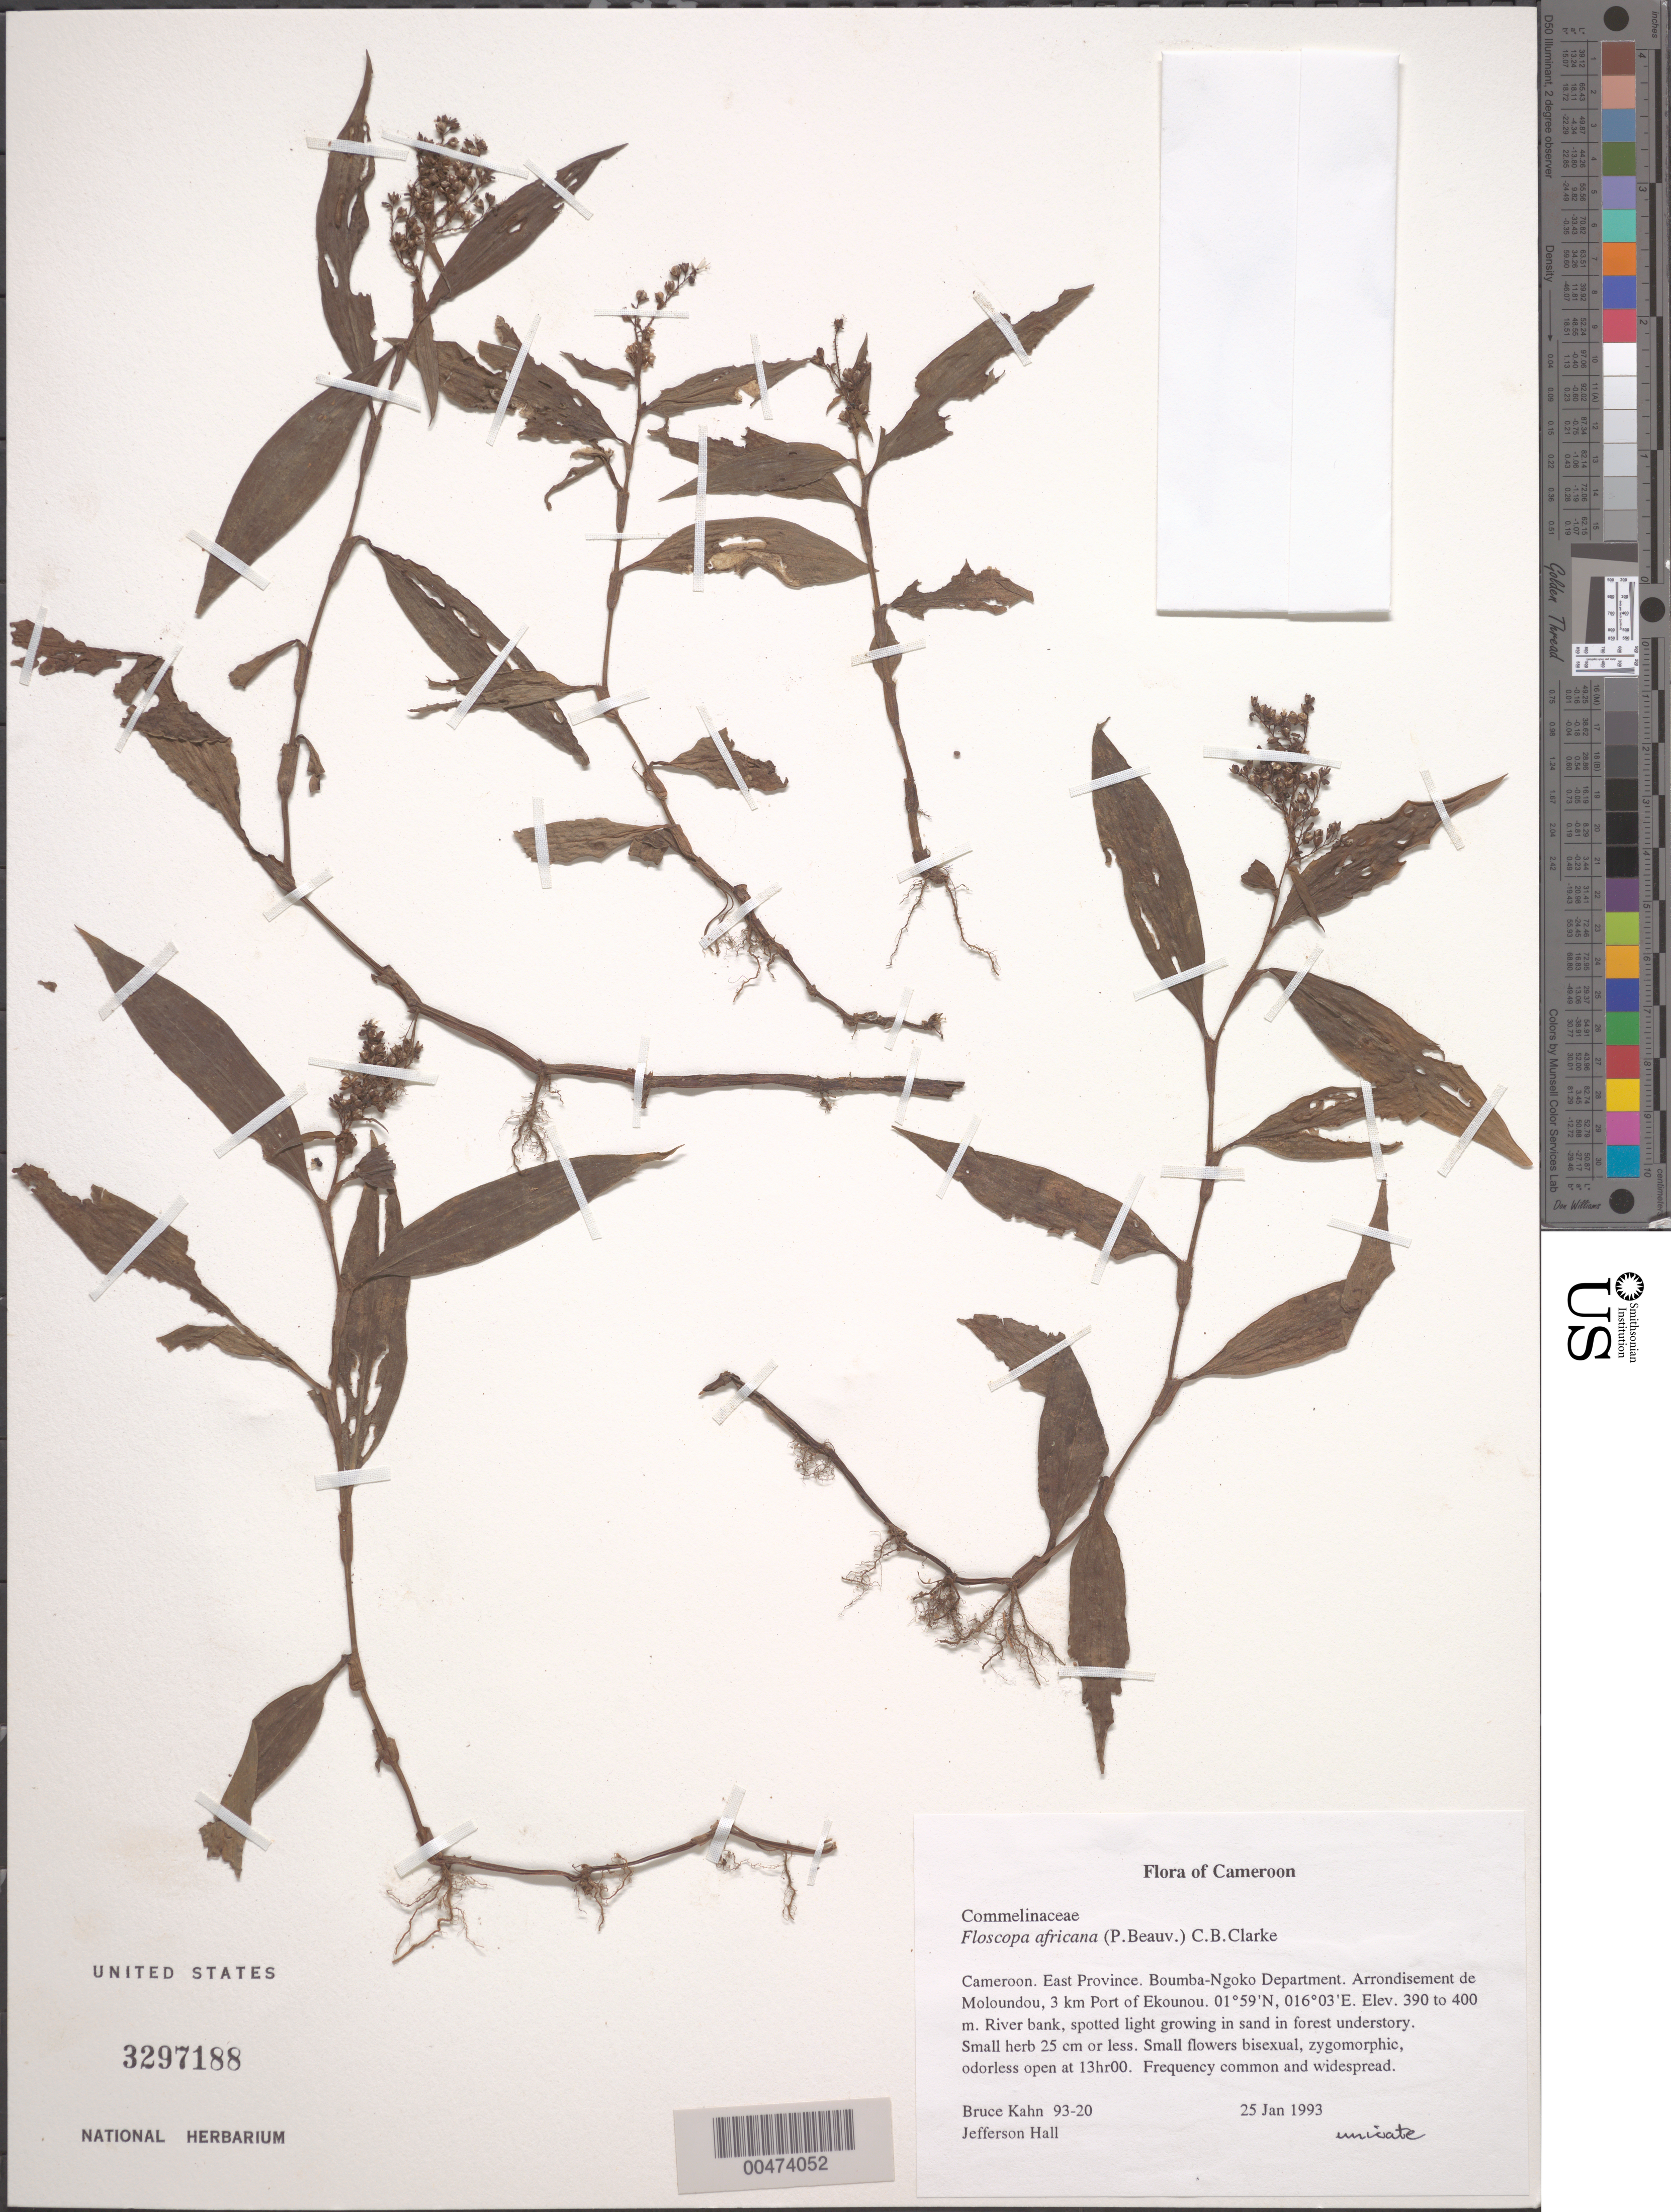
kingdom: Plantae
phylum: Tracheophyta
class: Liliopsida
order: Commelinales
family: Commelinaceae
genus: Floscopa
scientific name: Floscopa africana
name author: (P. Beauv.) C.B. Clarke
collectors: B. Kahn & J. Hall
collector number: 93-20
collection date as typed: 25 Jan 1993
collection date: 1993-01-25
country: Cameroon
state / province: Est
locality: Boumba-ngoko, moloundou arrondissement, lipondji, ekounou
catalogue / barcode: US 3297188